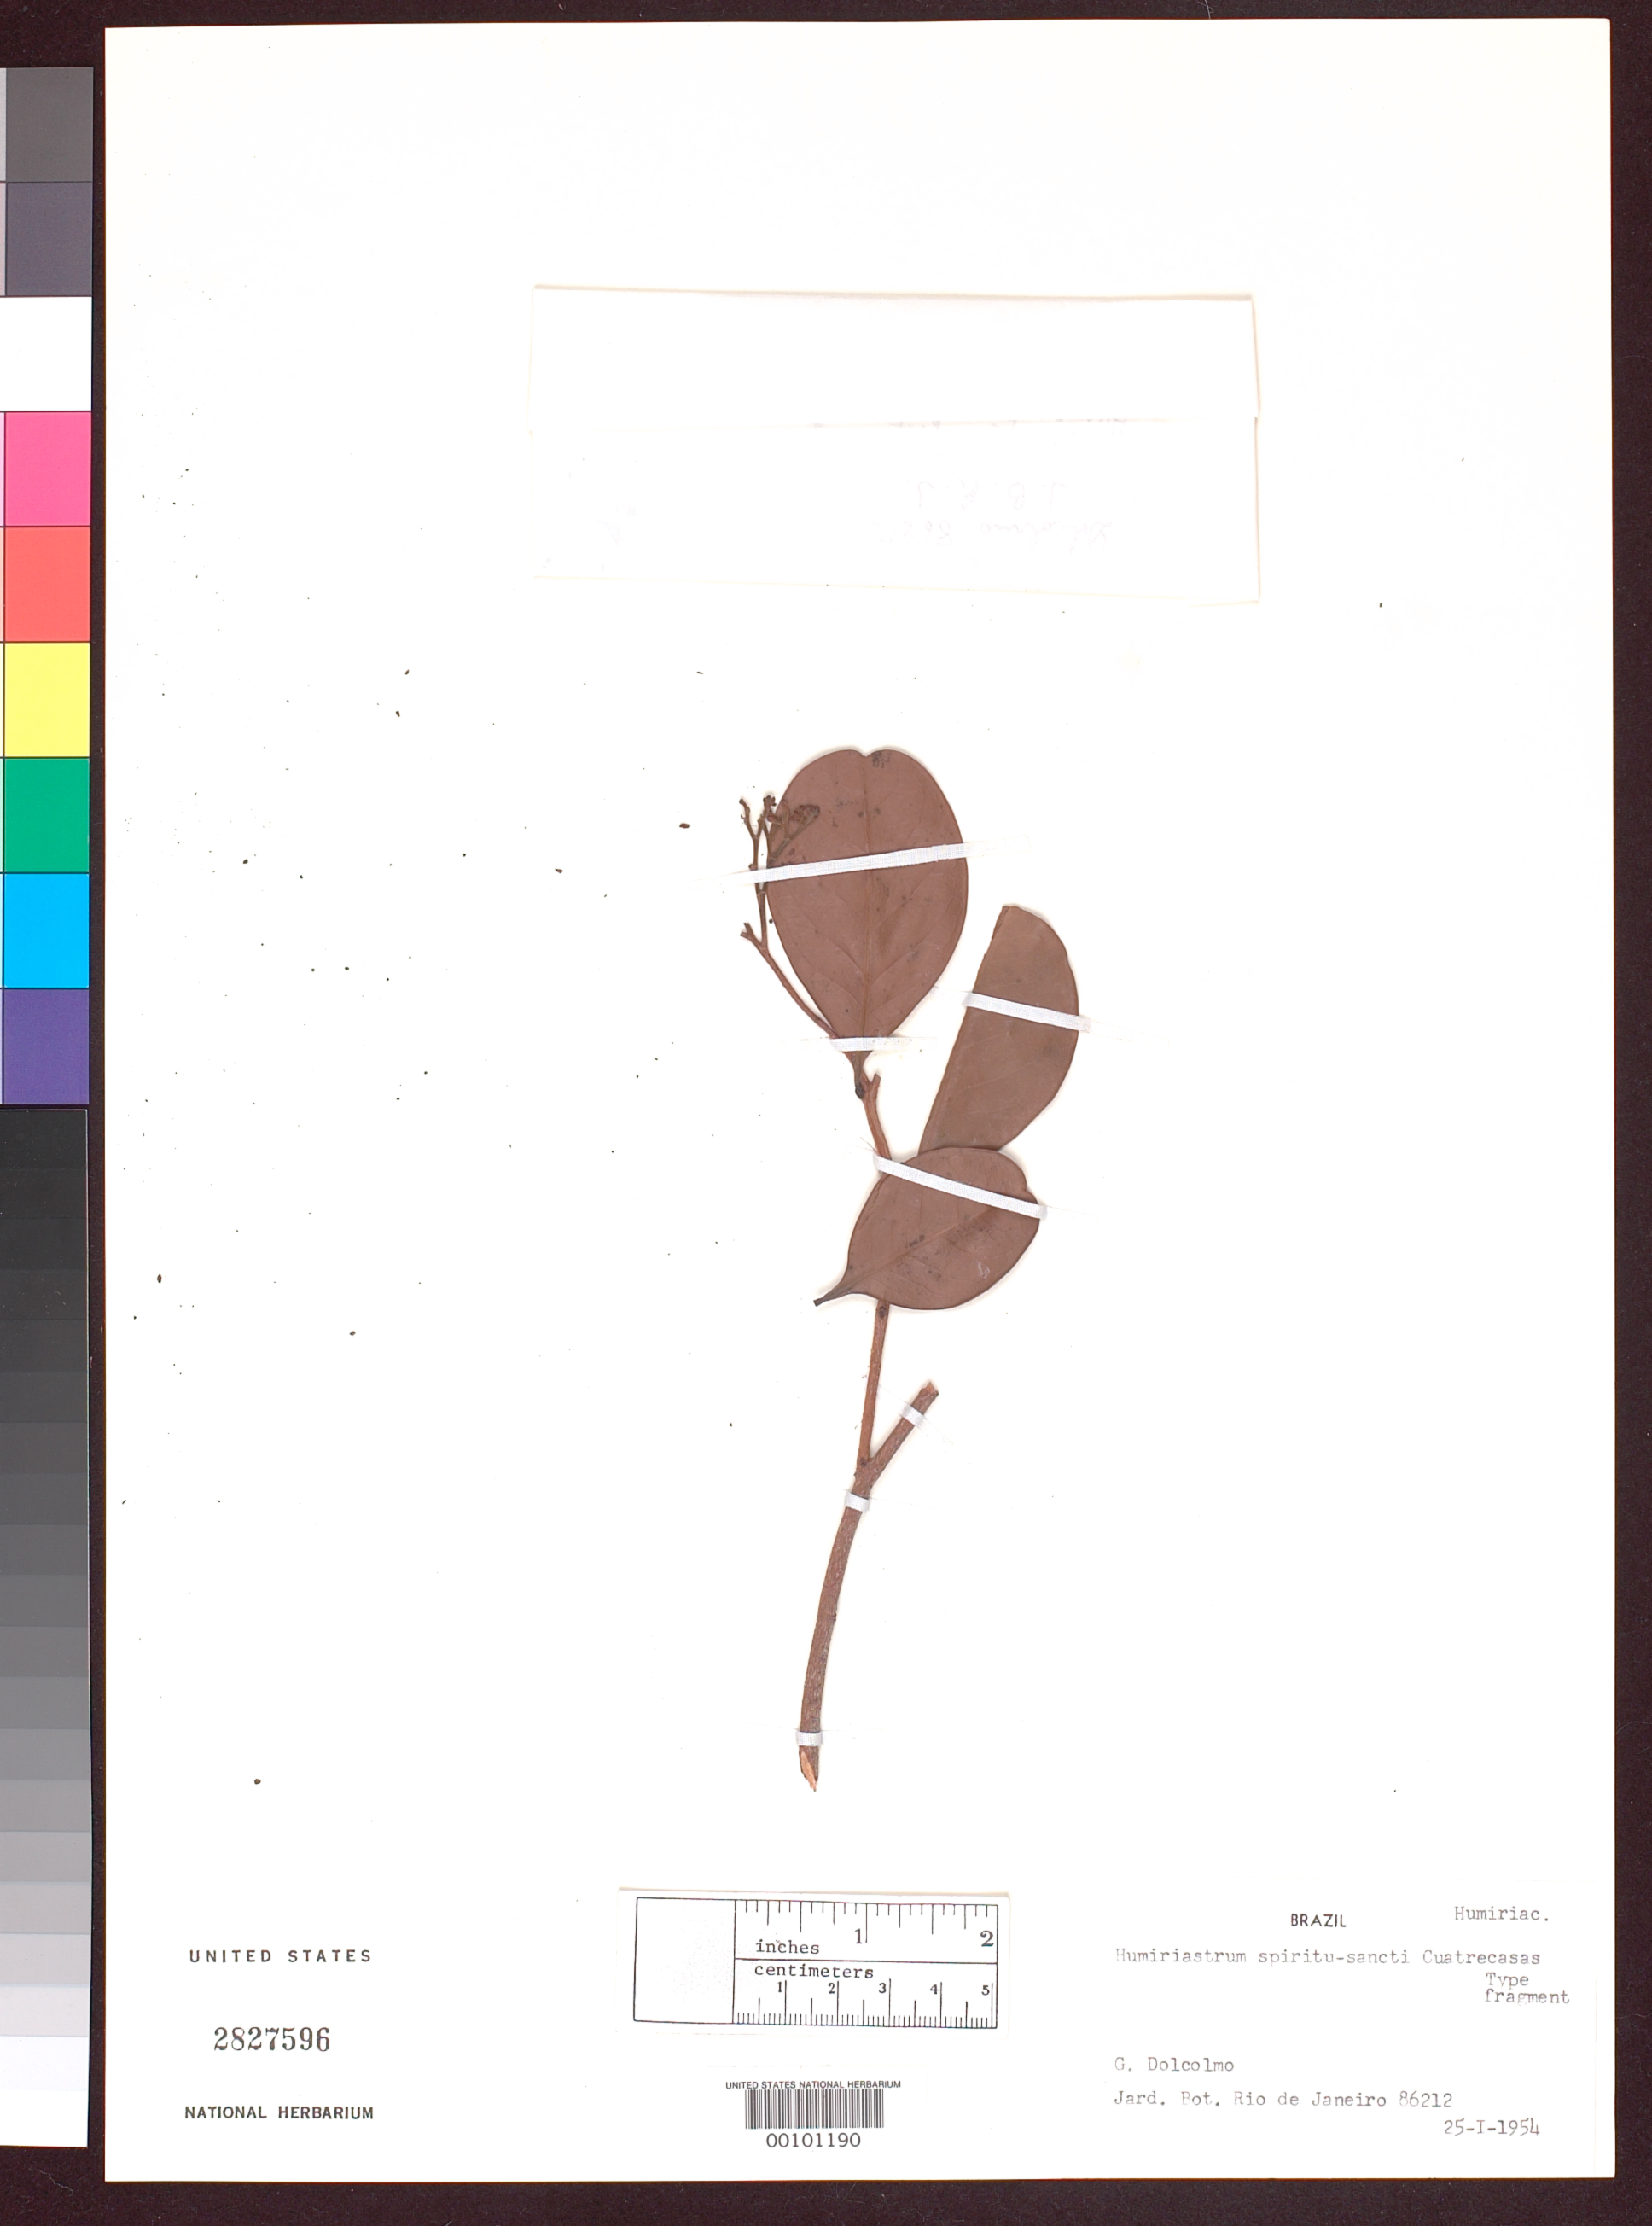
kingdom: Plantae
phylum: Tracheophyta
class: Magnoliopsida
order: Malpighiales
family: Humiriaceae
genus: Humiriastrum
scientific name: Humiriastrum spiritu-sancti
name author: Cuatrec.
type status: Type Material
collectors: G. Dolcolmo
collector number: Jard. Bot. Rio 86212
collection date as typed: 25 Jan 1954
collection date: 1954-01-25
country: Brazil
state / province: Espírito Santo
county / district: Santa Teresa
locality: Lombardia.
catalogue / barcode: US 2827596